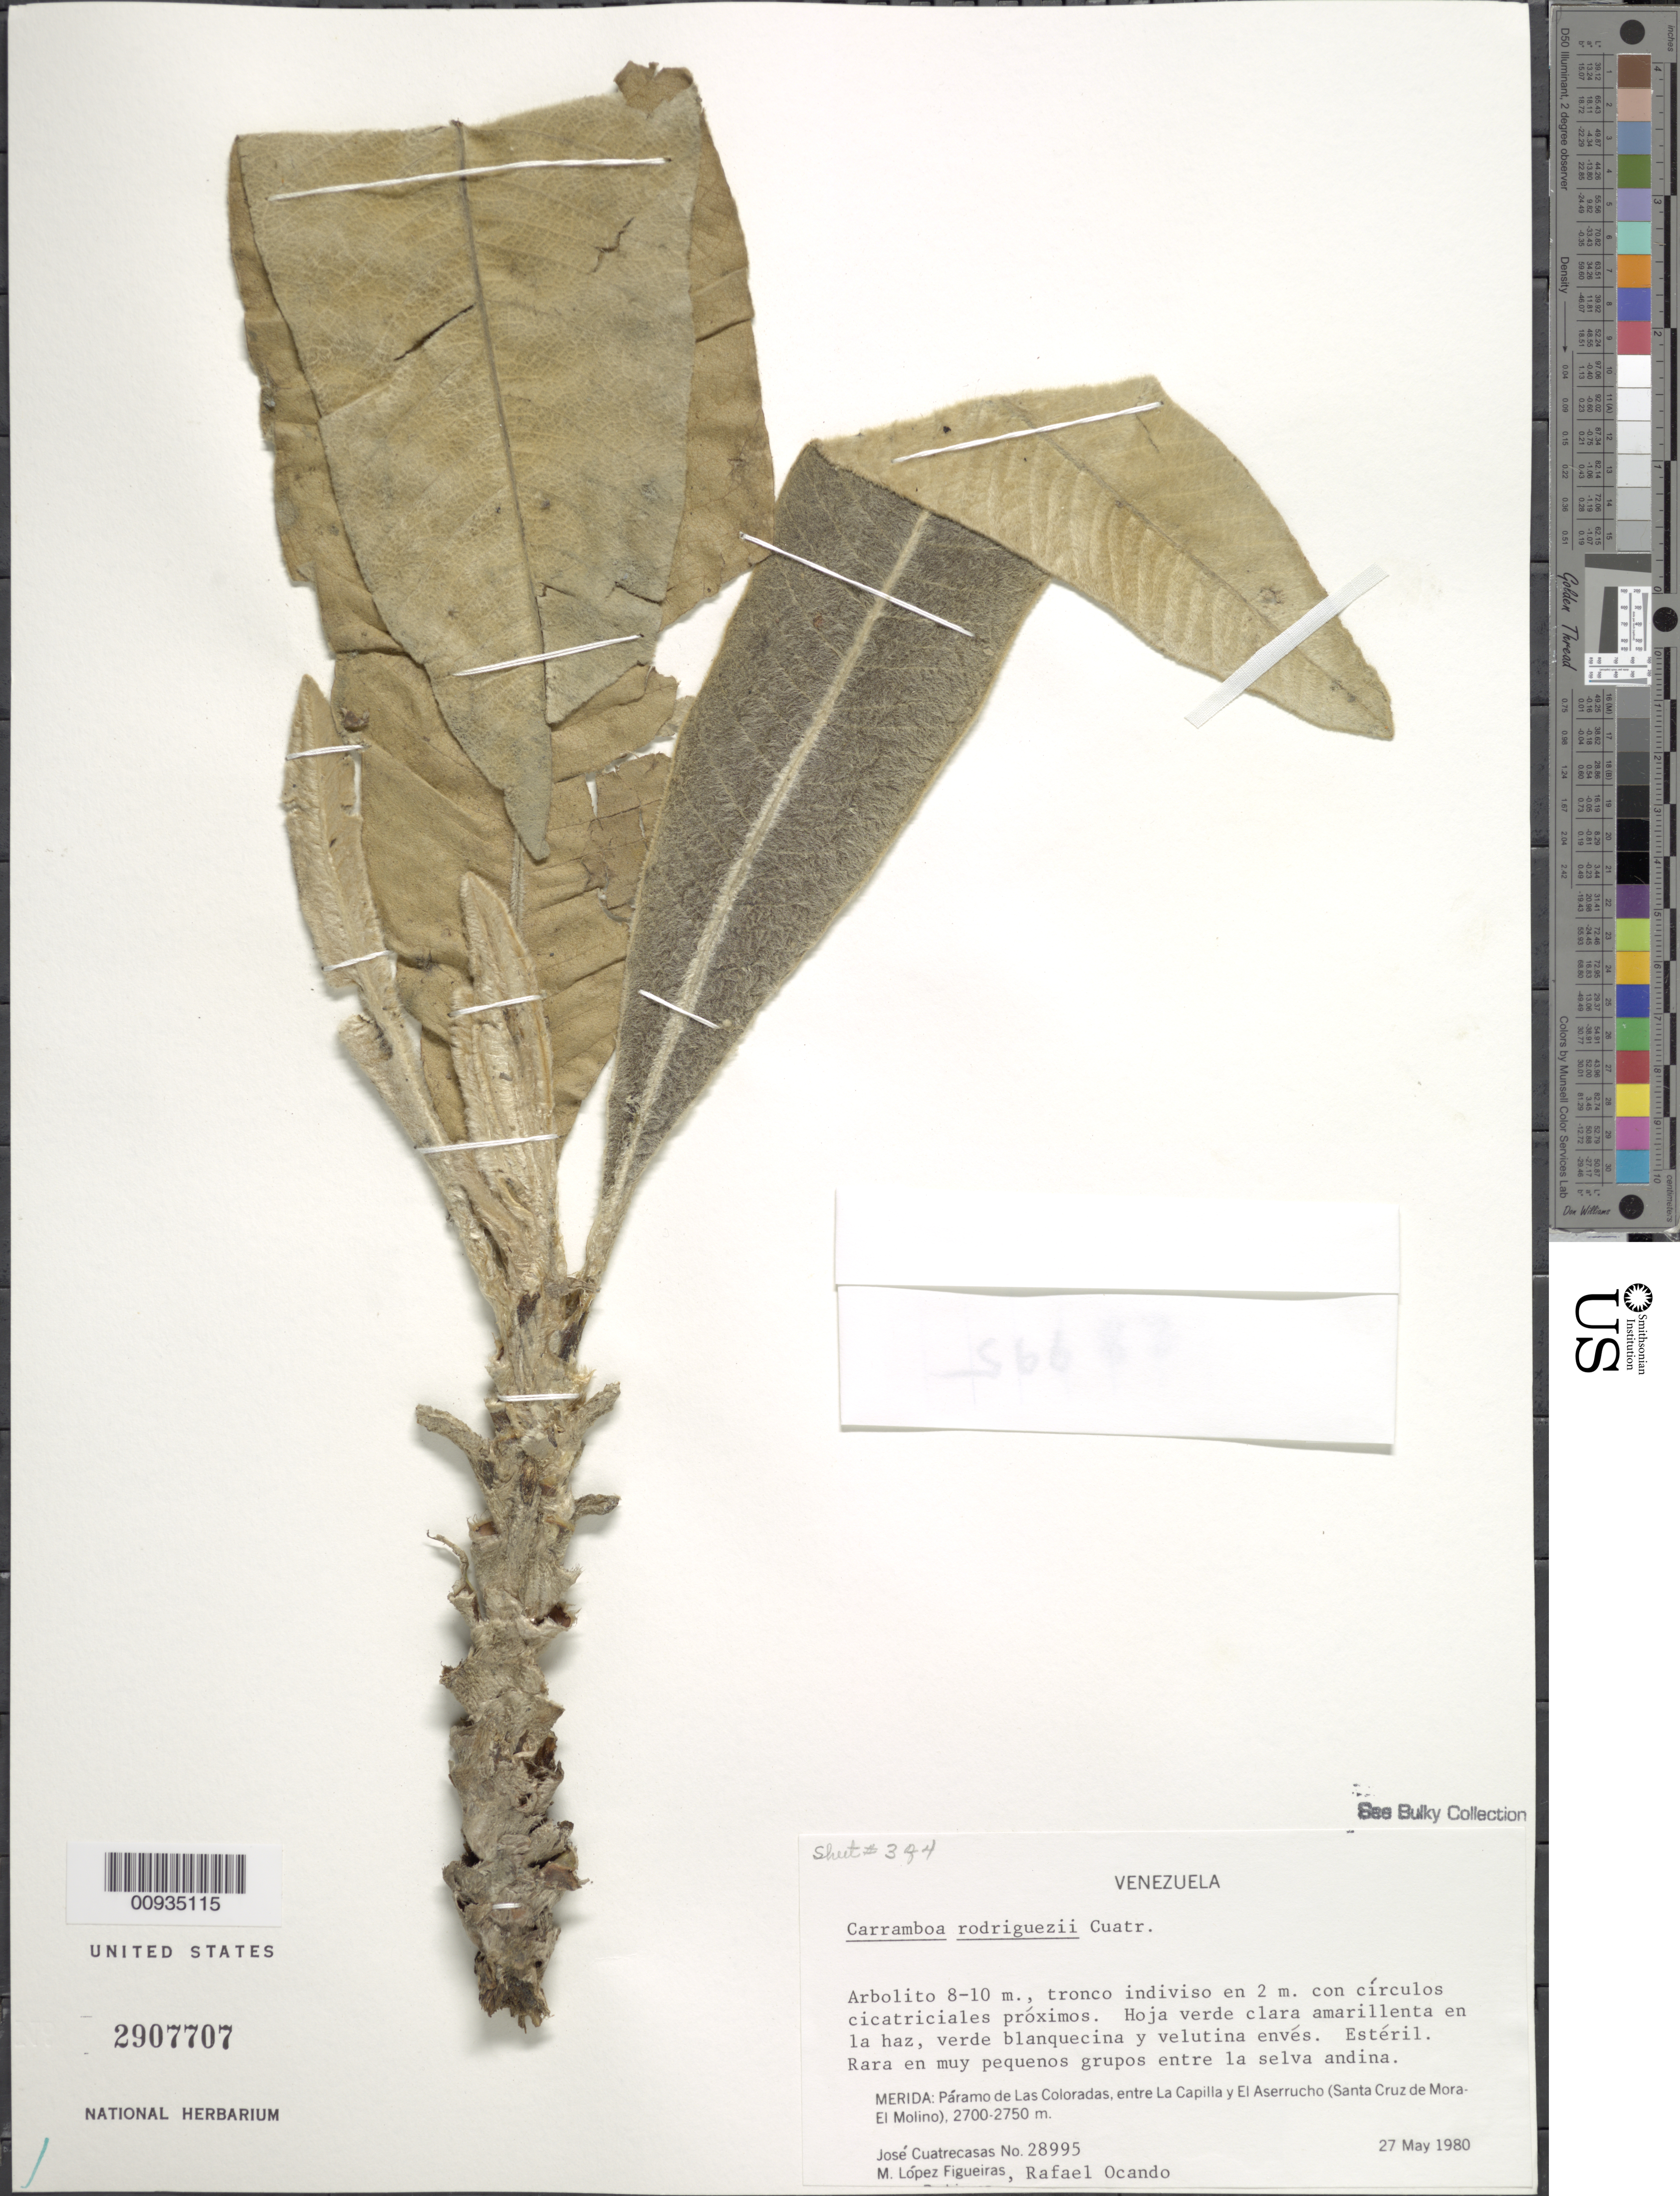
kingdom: Plantae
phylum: Tracheophyta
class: Magnoliopsida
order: Asterales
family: Asteraceae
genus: Carramboa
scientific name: Carramboa rodriguezii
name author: (Cuatrec.) Cuatrec.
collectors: J. Cuatrecasas, M. López Figueiras & R. Ocando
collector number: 28995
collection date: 1980-05-27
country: Venezuela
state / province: Mérida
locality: Paramo de Las Colorads, entre La Capilla y El Aserrucho (Santa Cruz Mora-El Molino)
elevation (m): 2700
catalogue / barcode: US 2907707